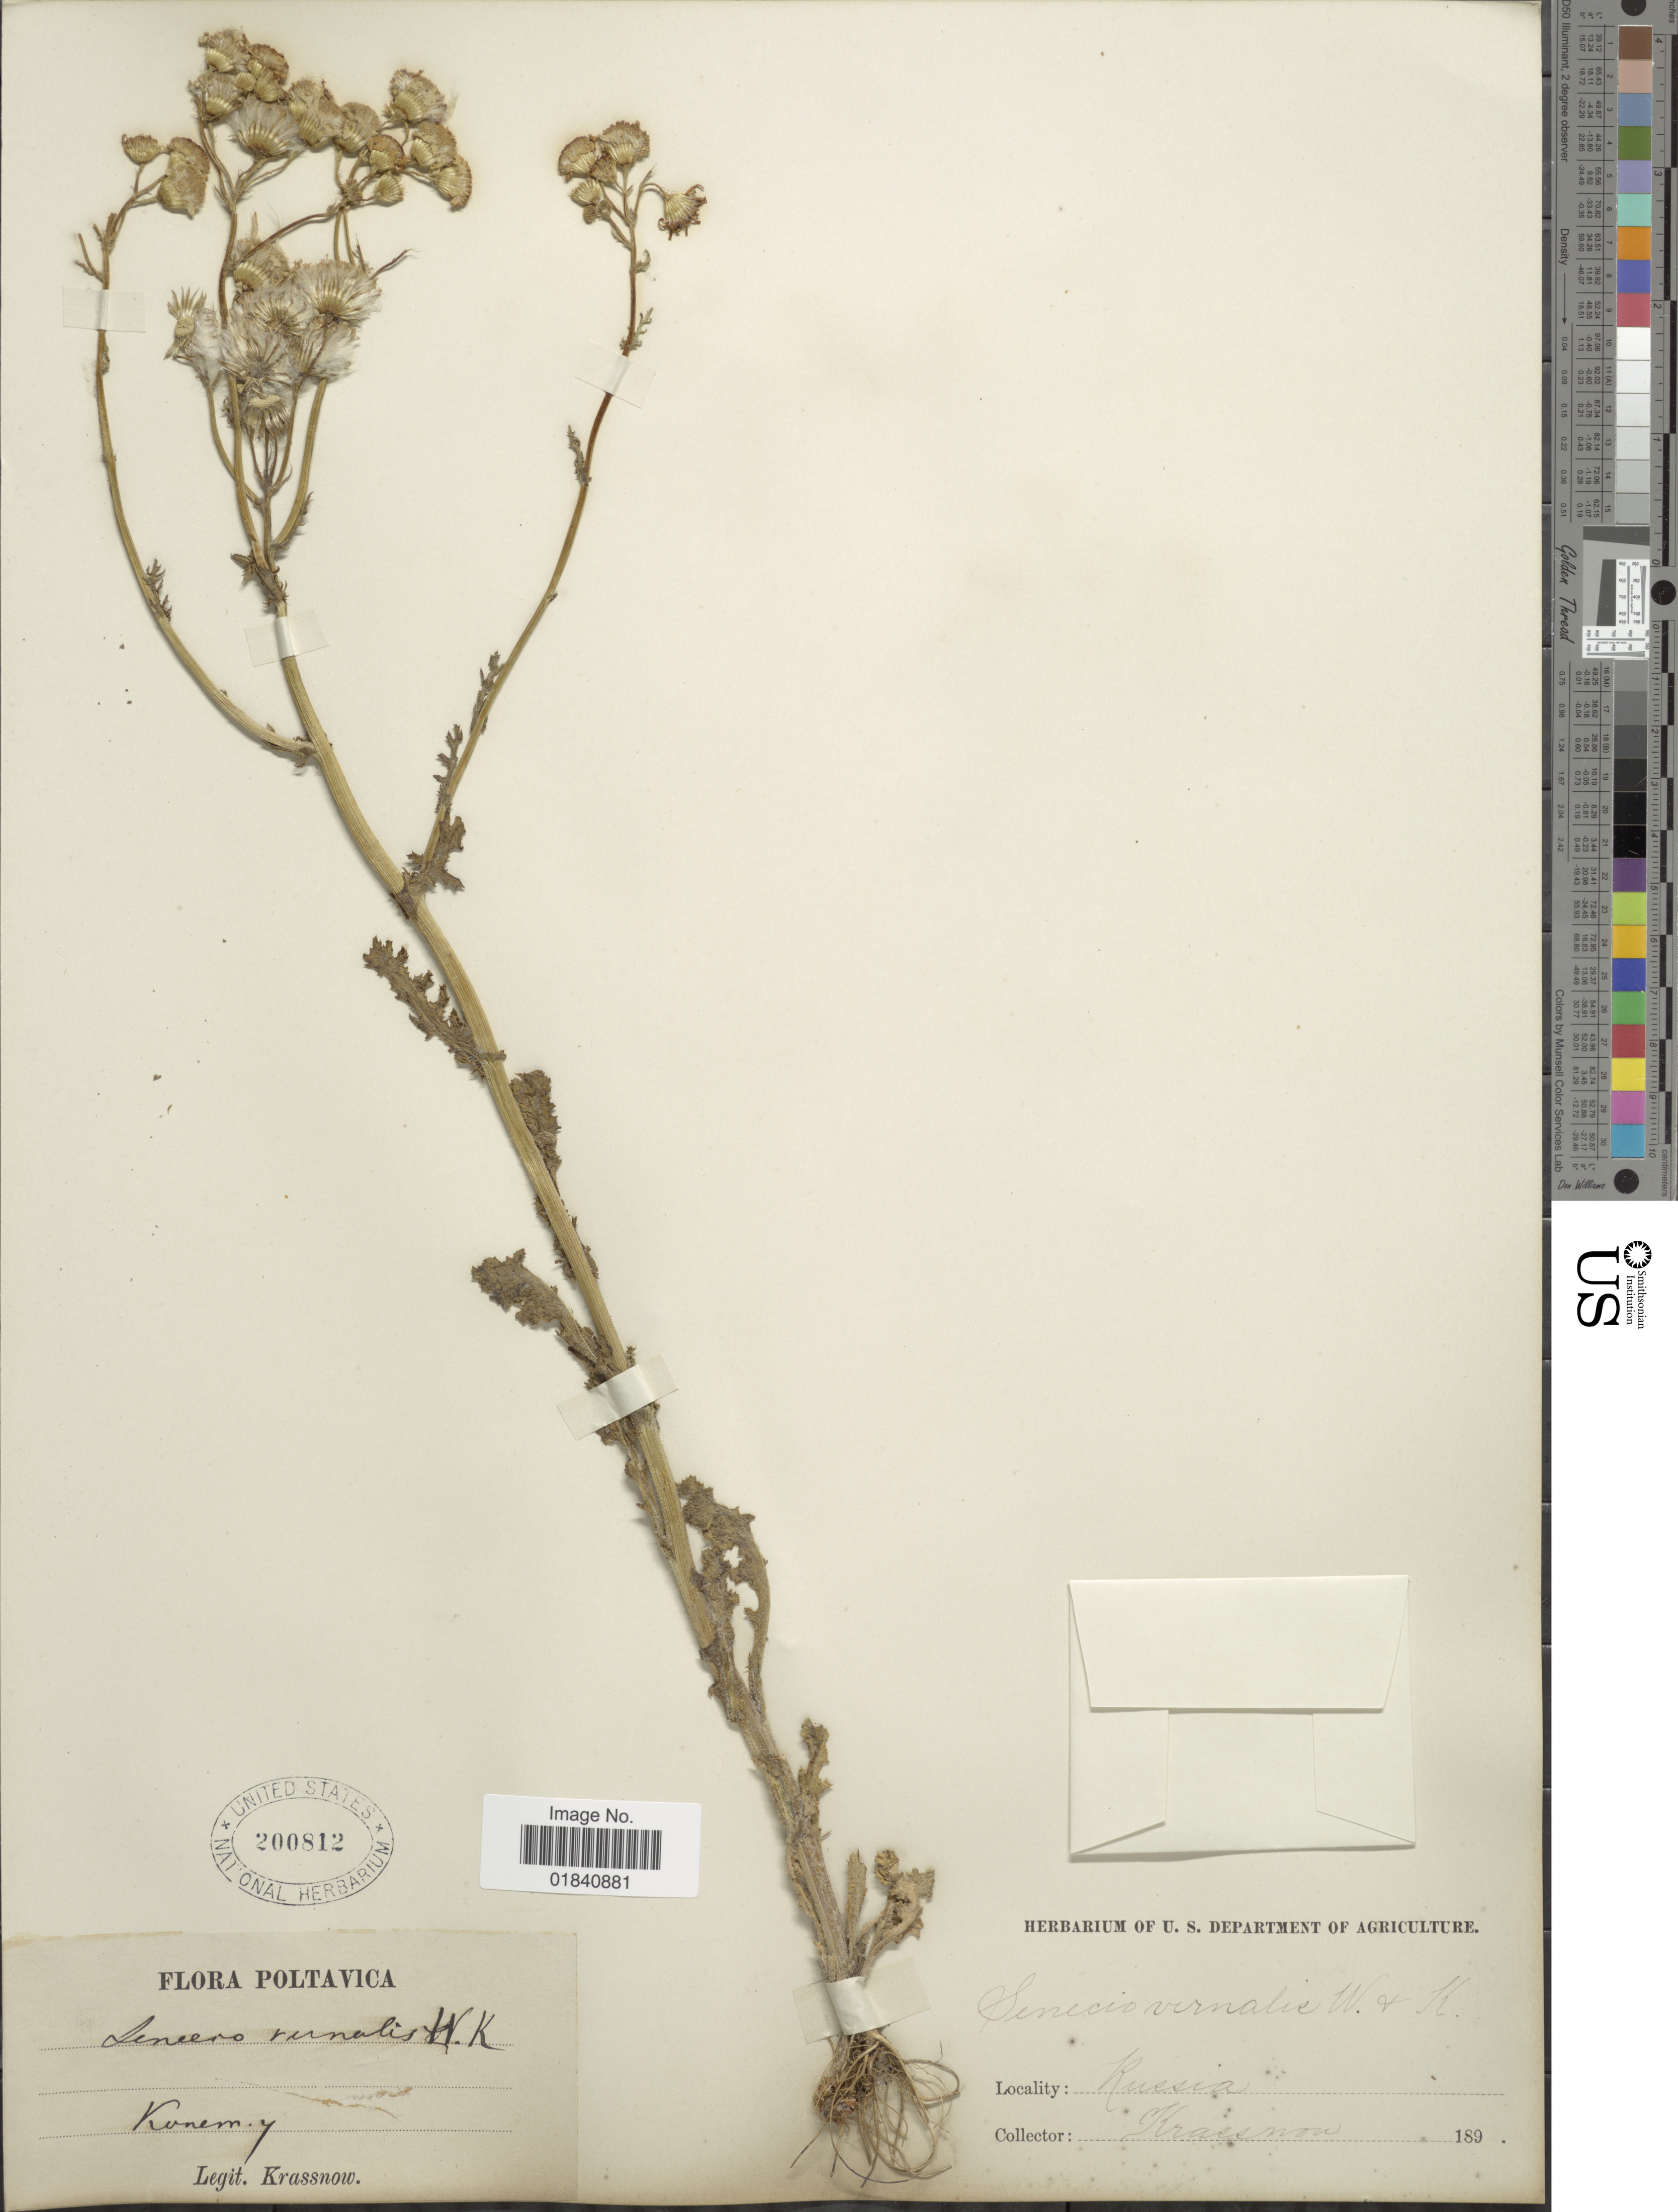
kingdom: Plantae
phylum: Tracheophyta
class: Magnoliopsida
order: Asterales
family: Asteraceae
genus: Senecio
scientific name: Senecio leucanthemifolius subsp. vernalis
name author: (Waldst. & Kit.) Greuter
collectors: -. Krassnow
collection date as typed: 189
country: Ukraine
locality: Konem.y [interpreted] Poltavica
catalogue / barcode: US 200812